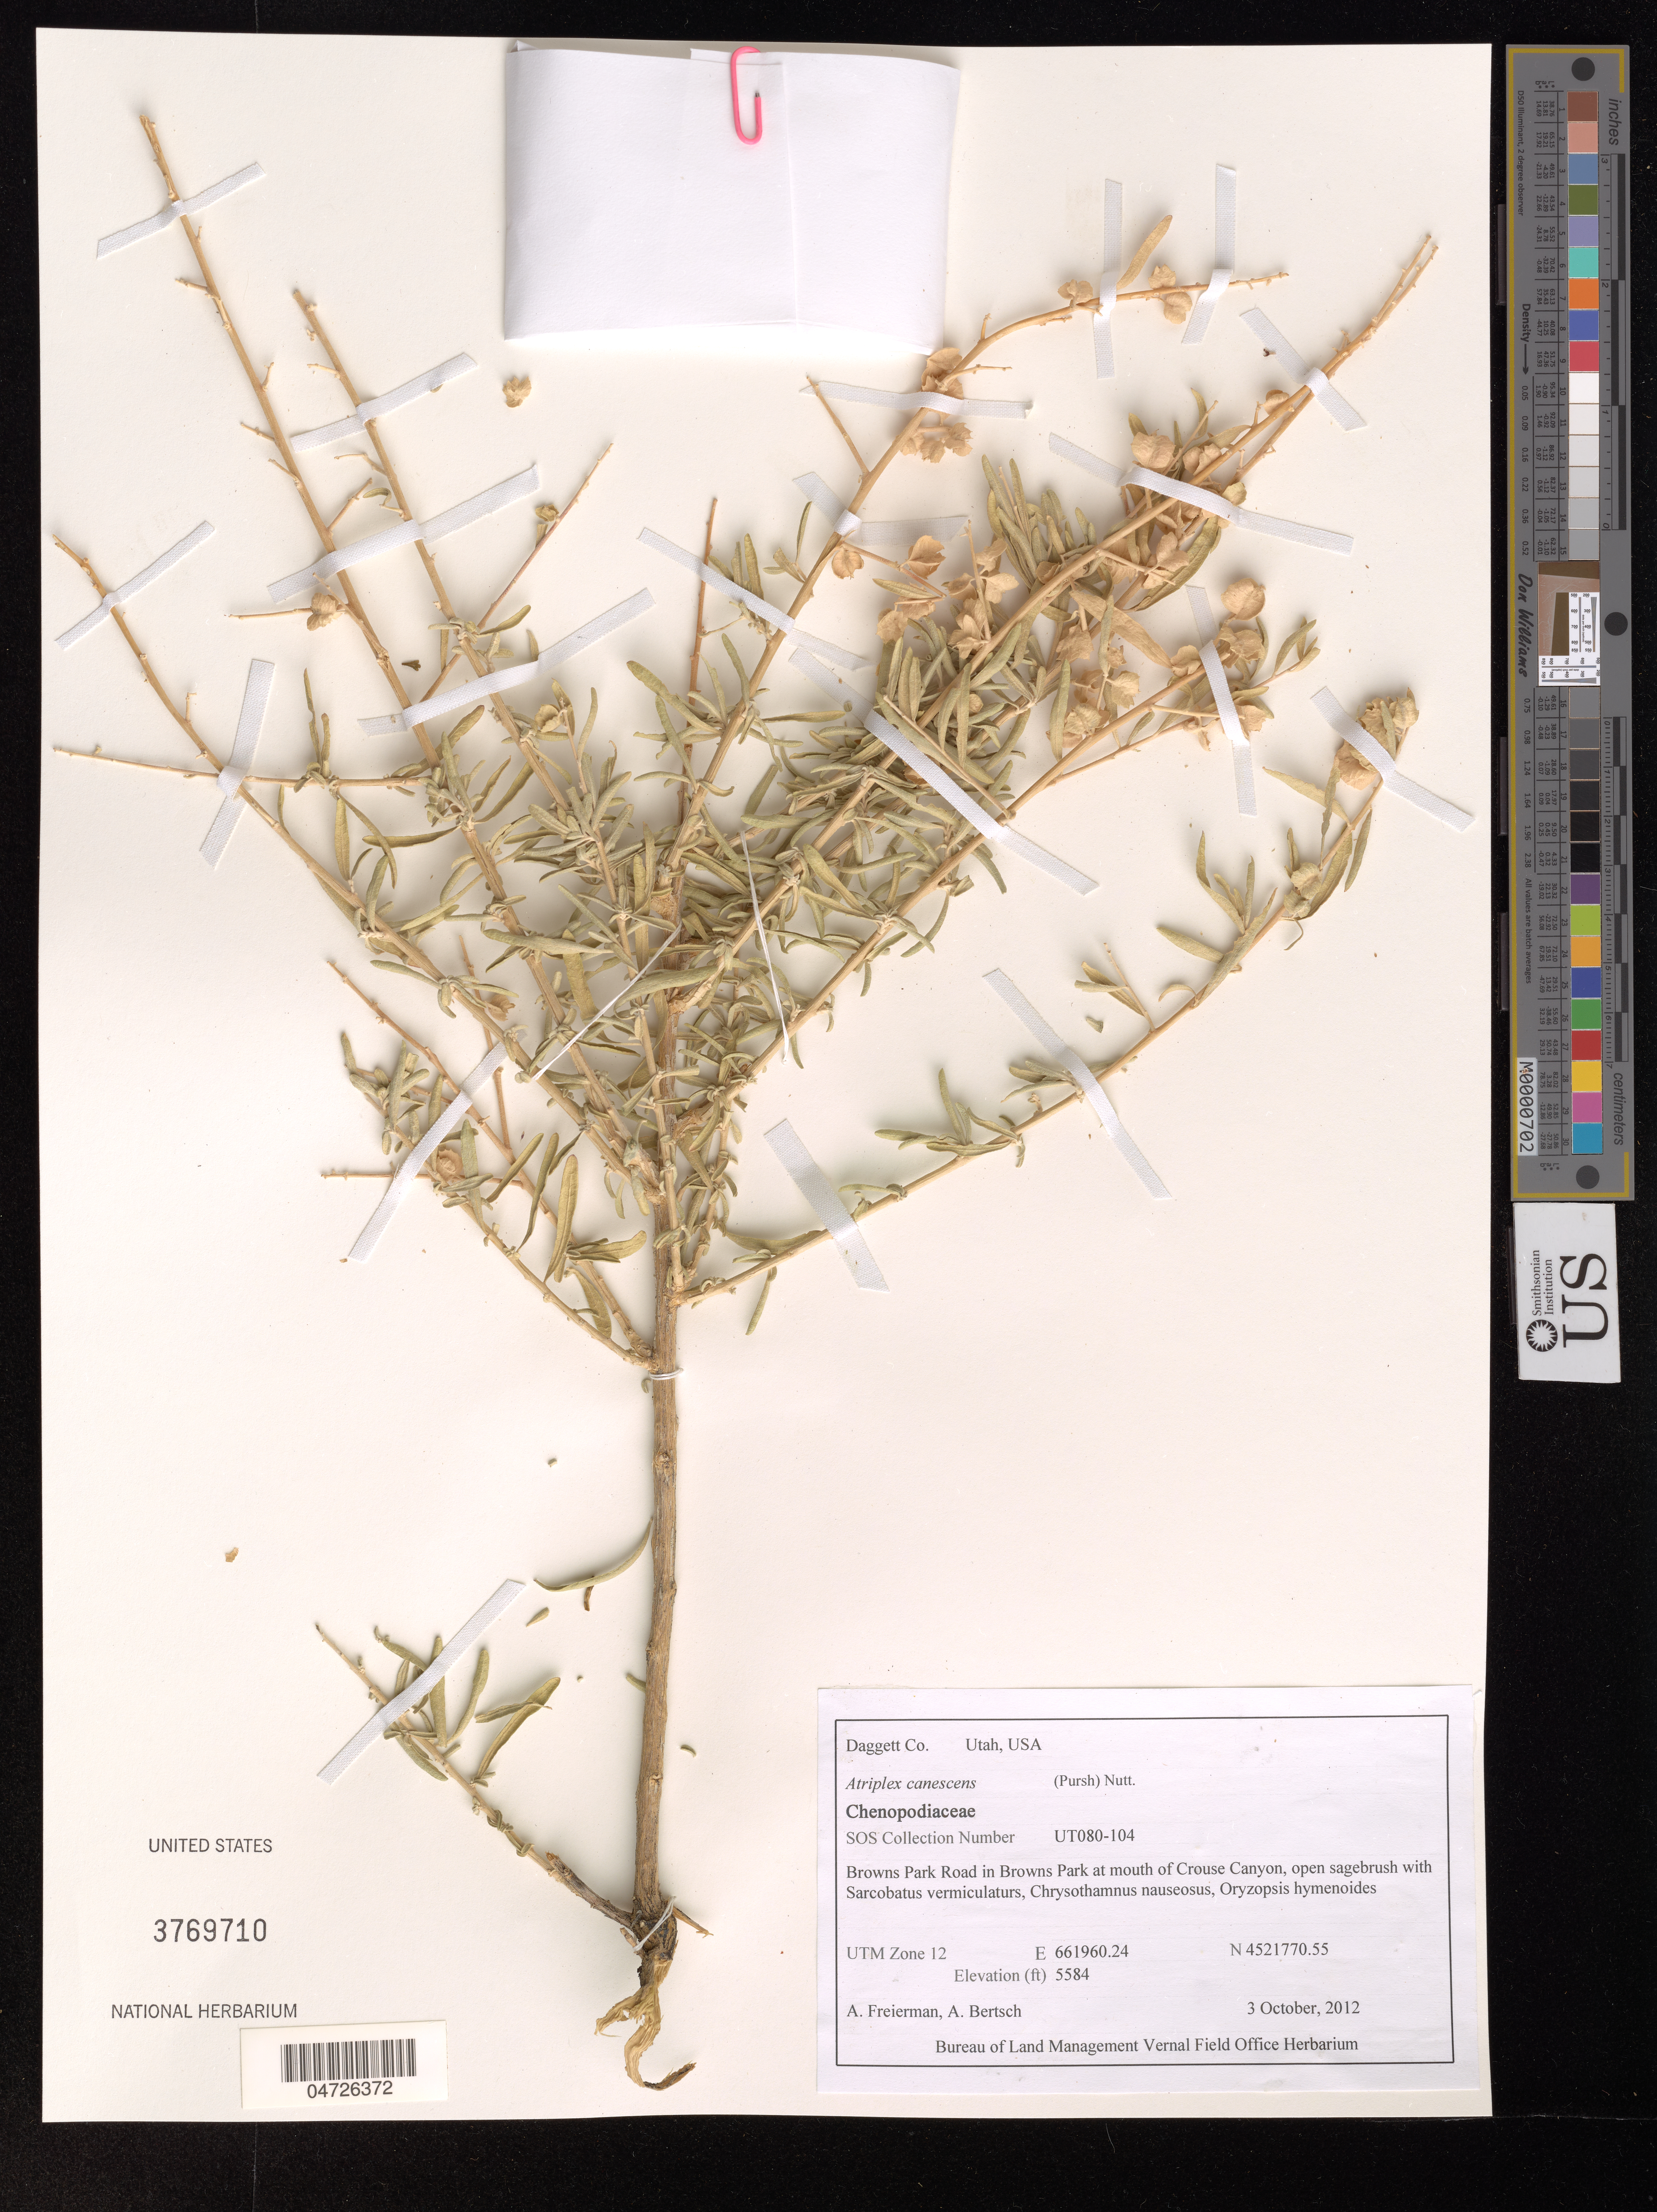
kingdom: Plantae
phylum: Tracheophyta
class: Magnoliopsida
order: Caryophyllales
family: Amaranthaceae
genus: Atriplex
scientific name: Atriplex canescens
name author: (Pursh) Nutt.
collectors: A. Freierman & A. Bertsch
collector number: UT080-104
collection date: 2012-10-03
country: United States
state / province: Utah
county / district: Daggett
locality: Daggett Co. Browns Park Road in Browns Park at mouth of Crouse Canyon. UTM Zone 12.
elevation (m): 1702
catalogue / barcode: US 3769710